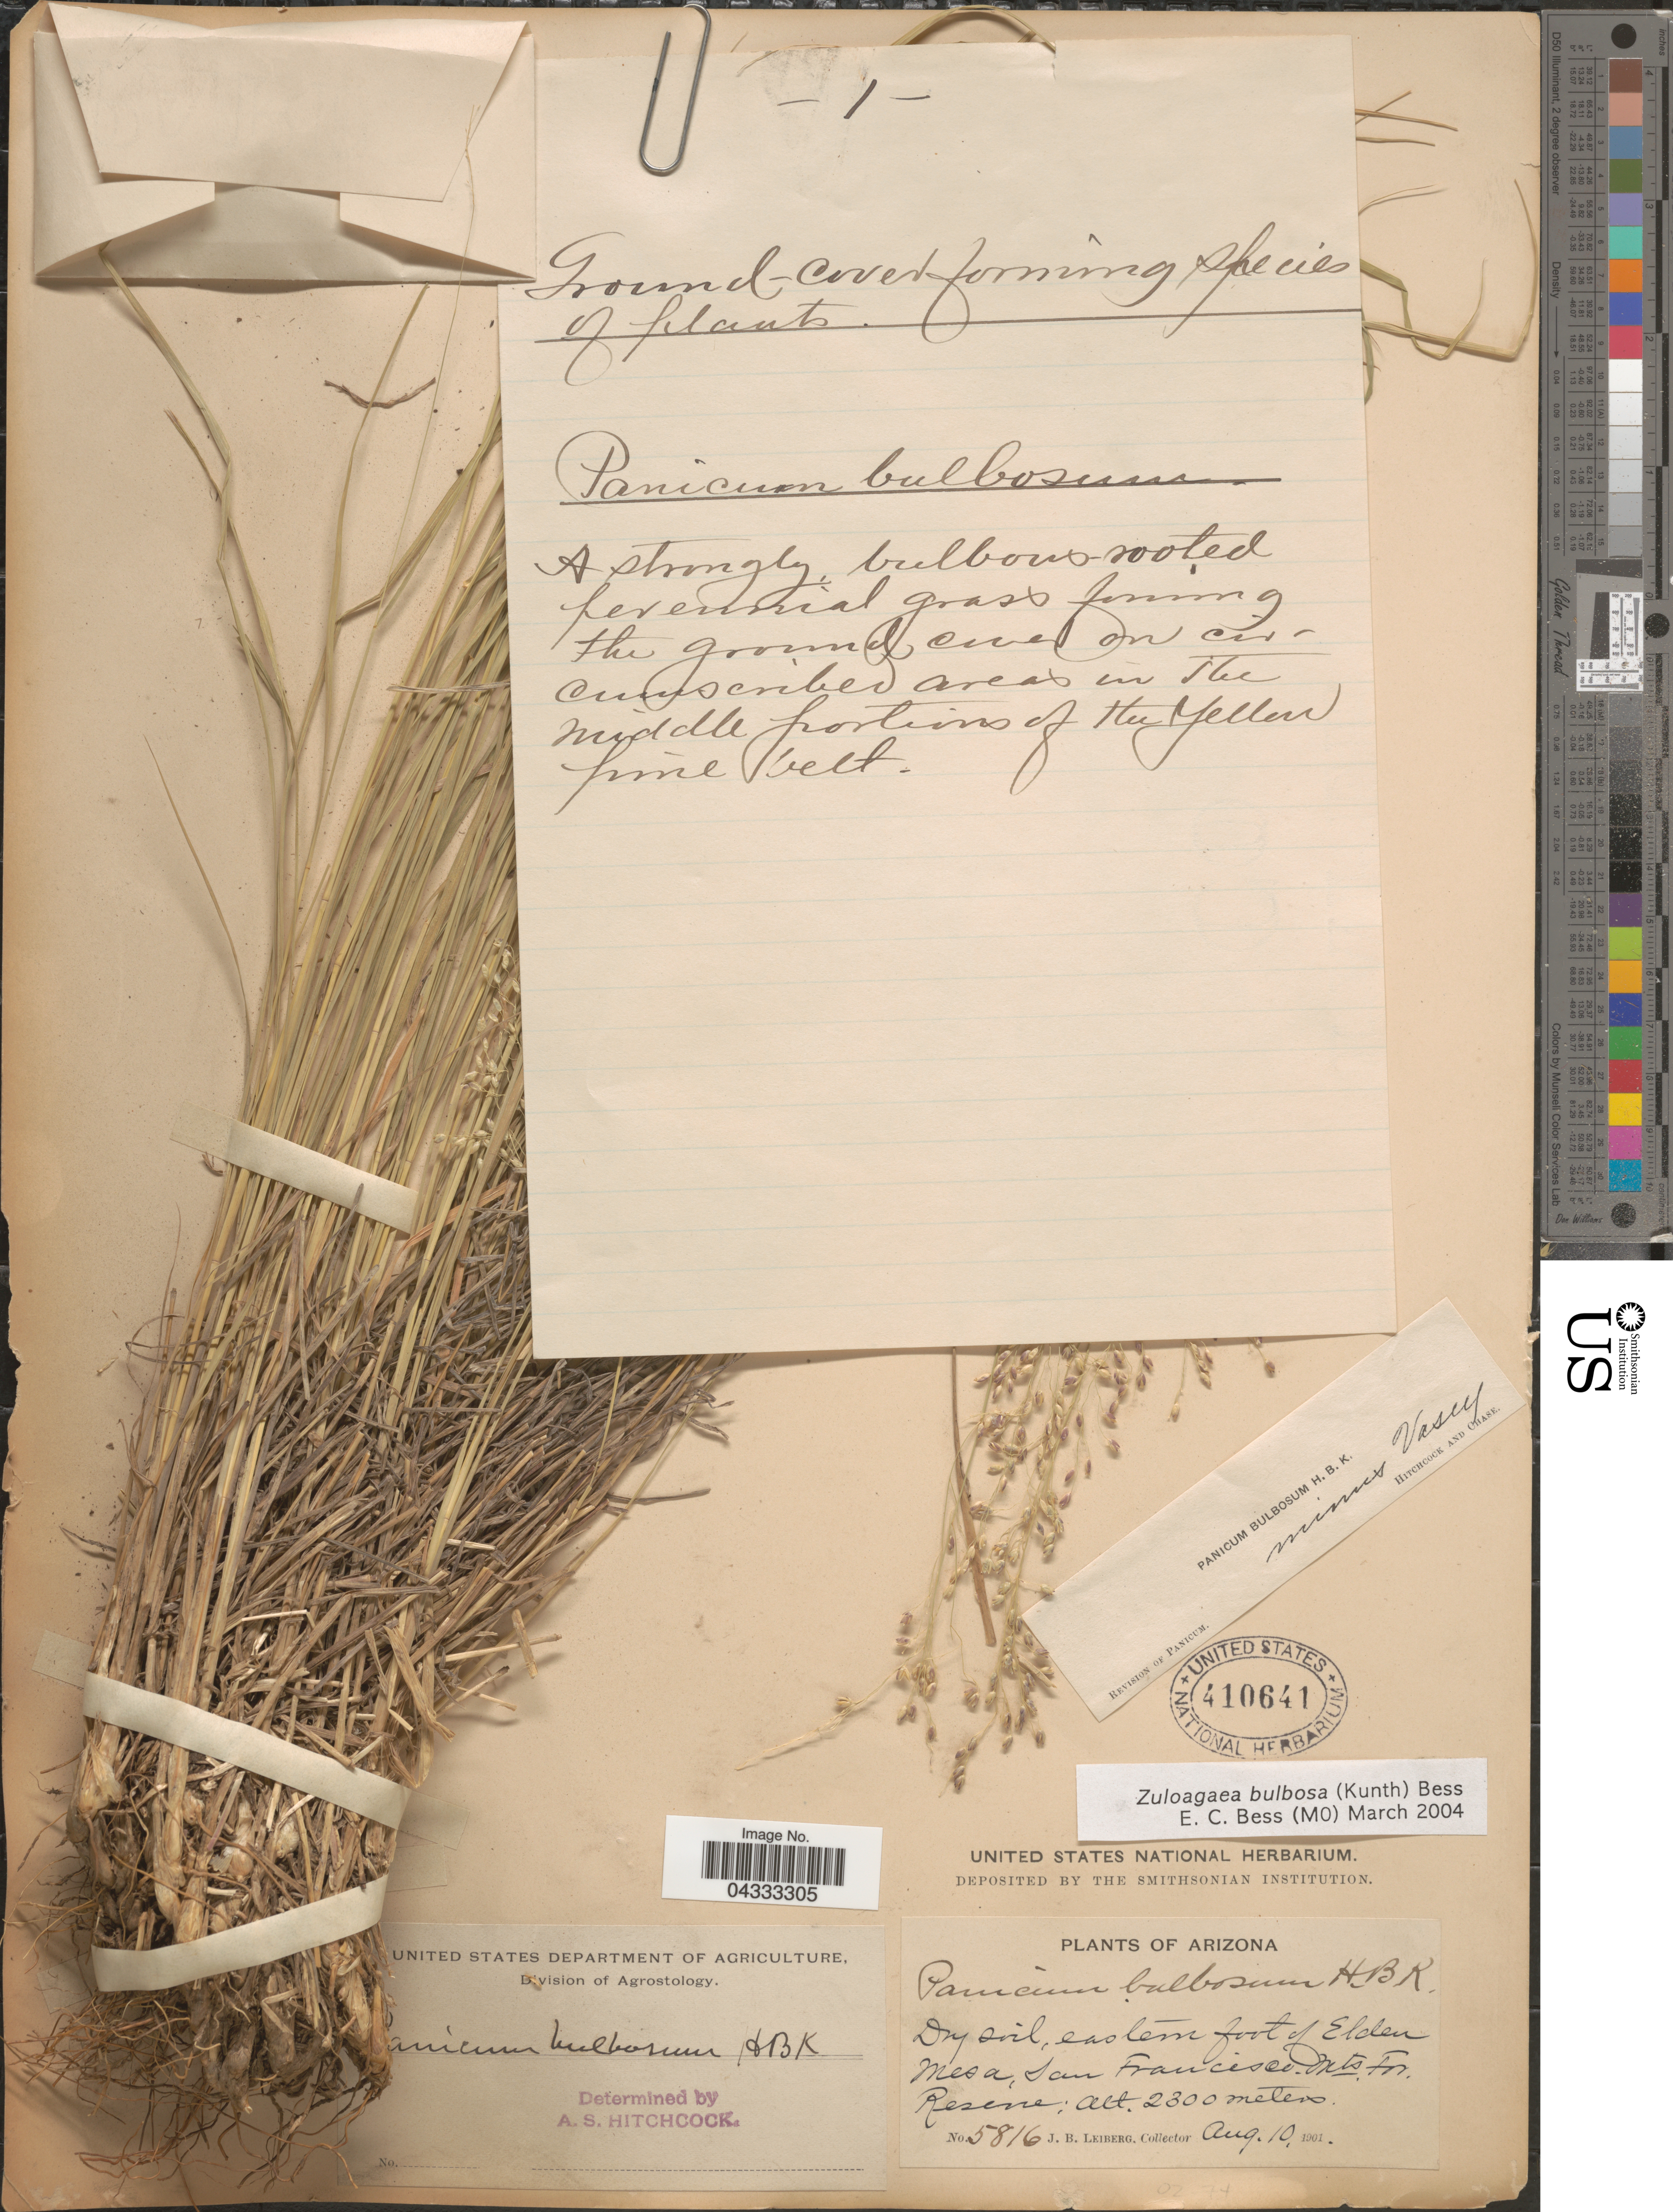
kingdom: Plantae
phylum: Tracheophyta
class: Liliopsida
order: Poales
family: Poaceae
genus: Zuloagaea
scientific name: Zuloagaea bulbosa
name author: (Kunth) E. Bess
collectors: J. B. Leiberg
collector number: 5816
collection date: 1901-08-10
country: United States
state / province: Arizona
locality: Dry soil, eastern foot of Elden Mesa, San Francisco Mts. For. Reserve.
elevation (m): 2300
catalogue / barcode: US 410641